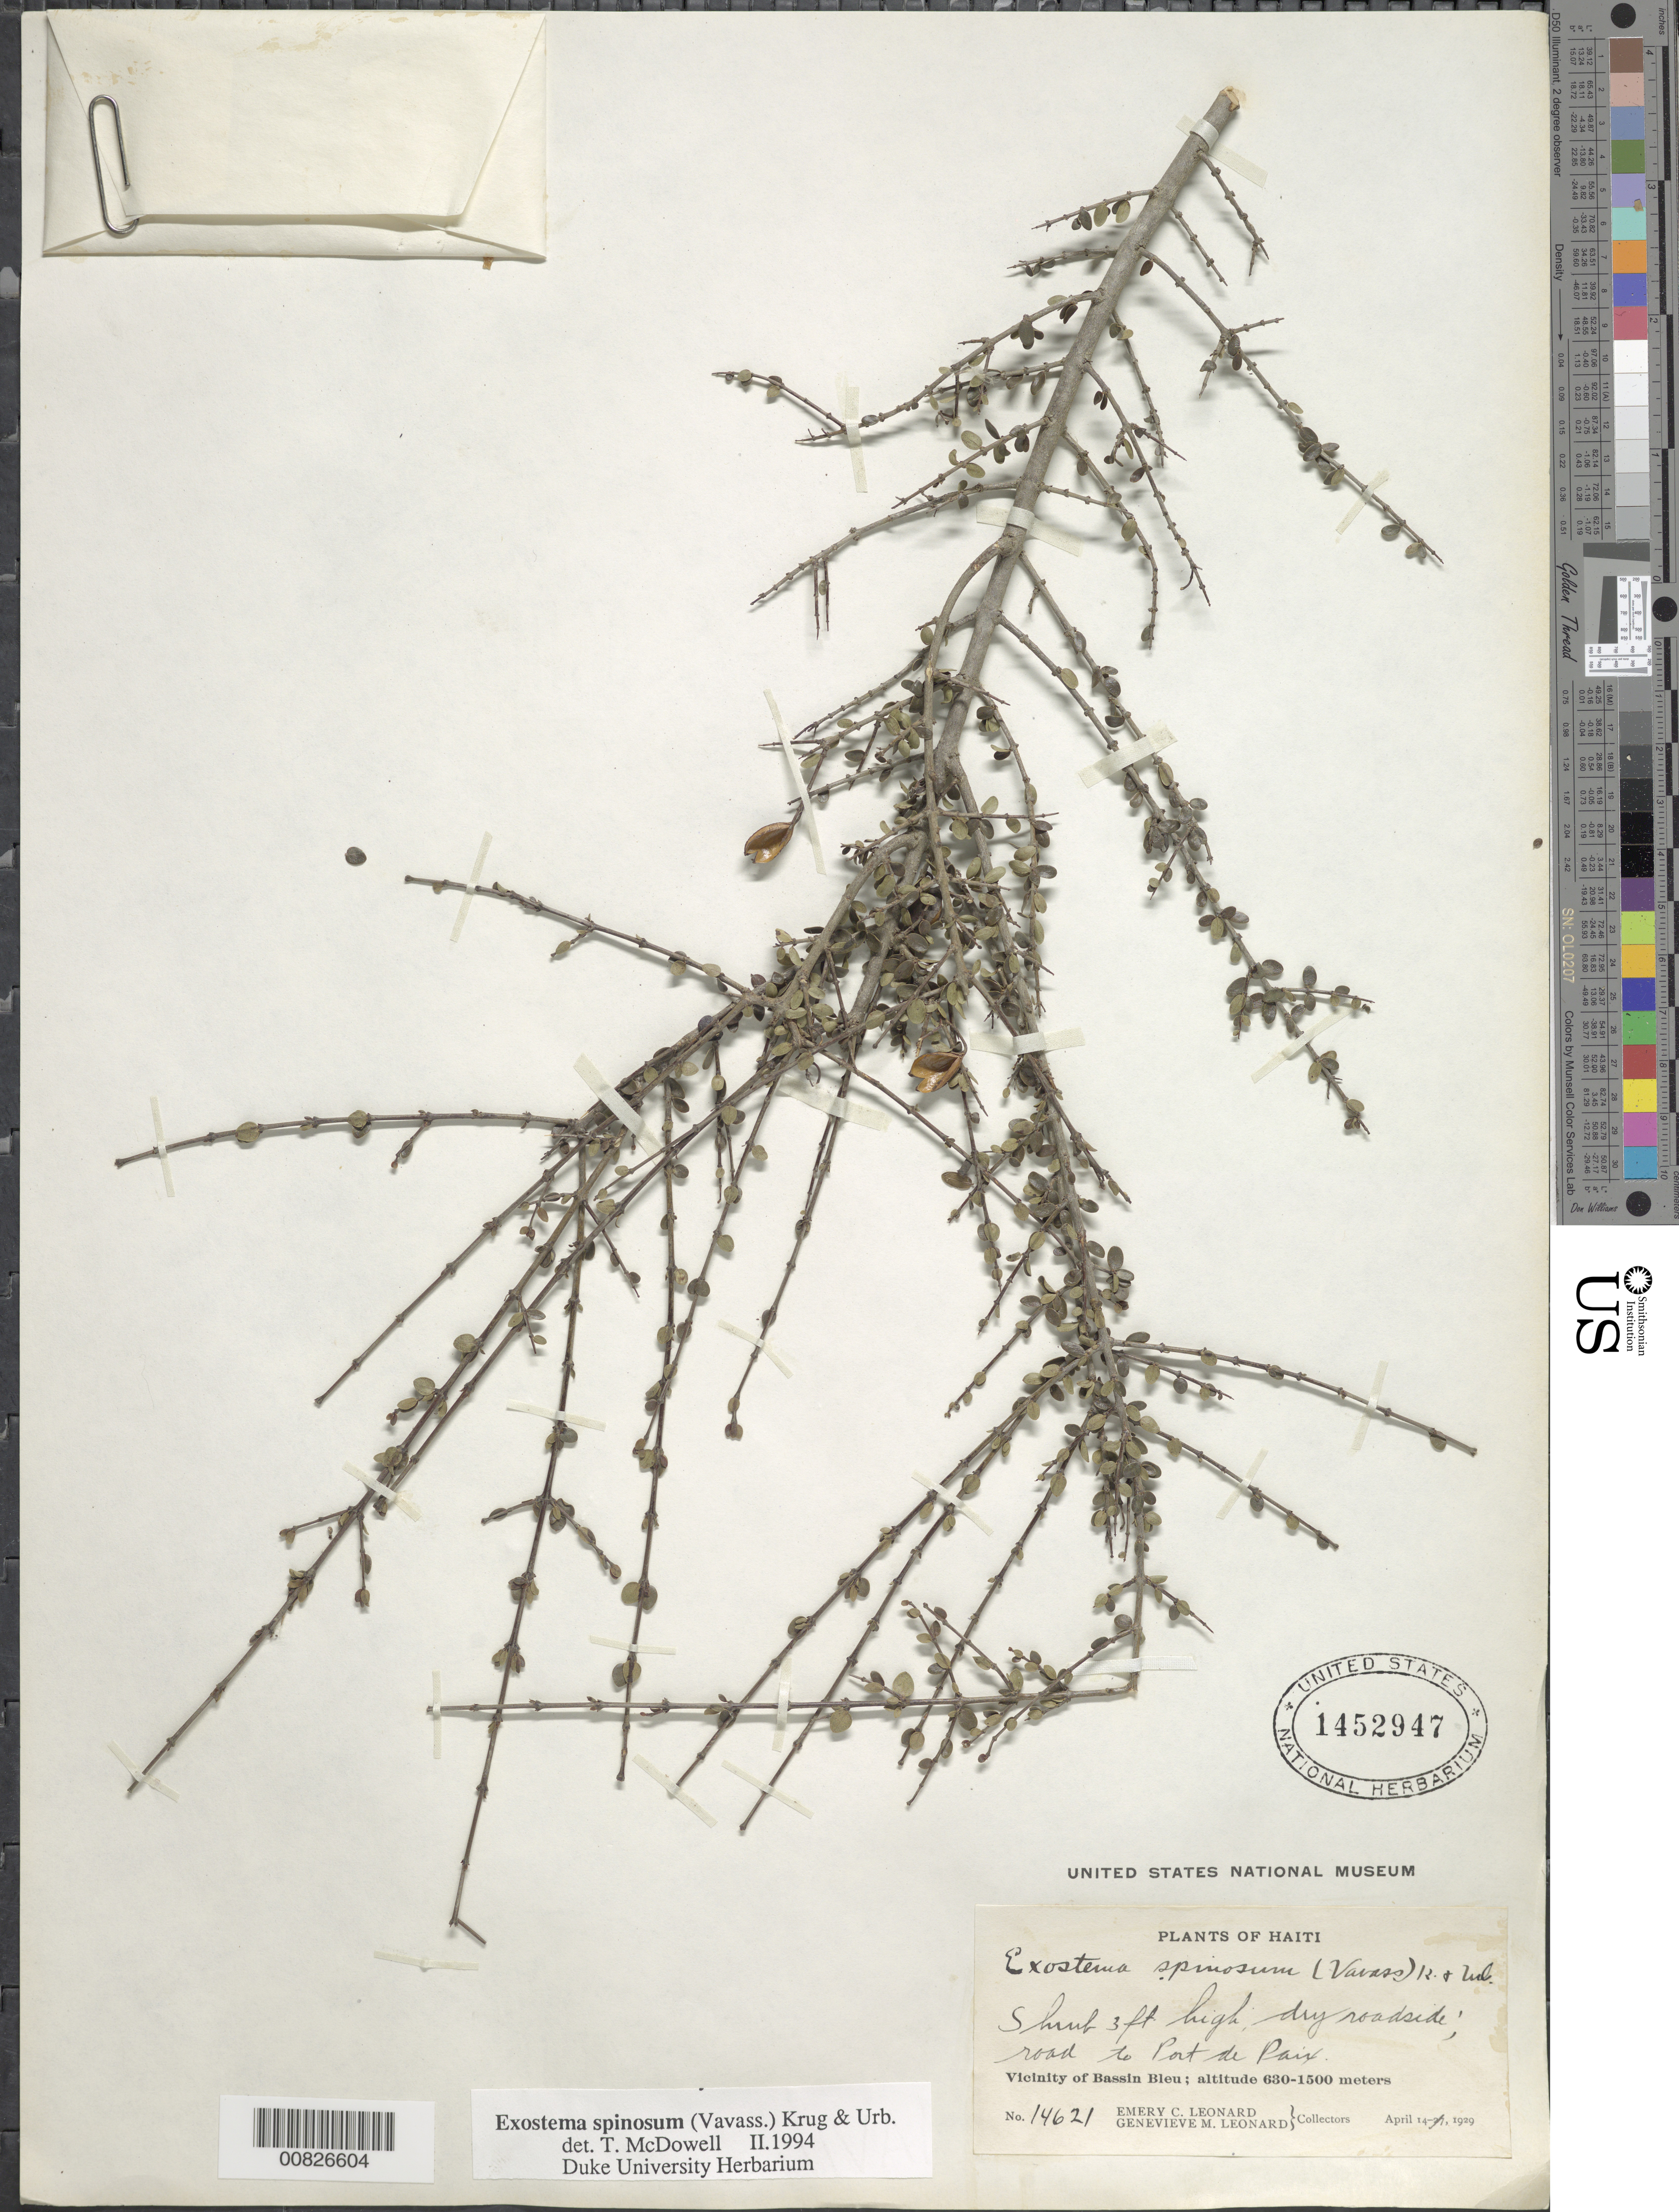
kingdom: Plantae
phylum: Tracheophyta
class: Magnoliopsida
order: Gentianales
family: Rubiaceae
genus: Exostema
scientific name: Exostema spinosum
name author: (Vavass.) Krug & Urb.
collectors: E. C. Leonard & G. M. Leonard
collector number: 14621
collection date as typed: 14 Apr 1929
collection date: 1929-04-14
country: Haiti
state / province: Nord-Ouest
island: Hispaniola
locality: Vicinity of Bassin Bleu, road to Port de Paix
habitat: Dry roadside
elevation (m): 630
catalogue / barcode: US 1452947